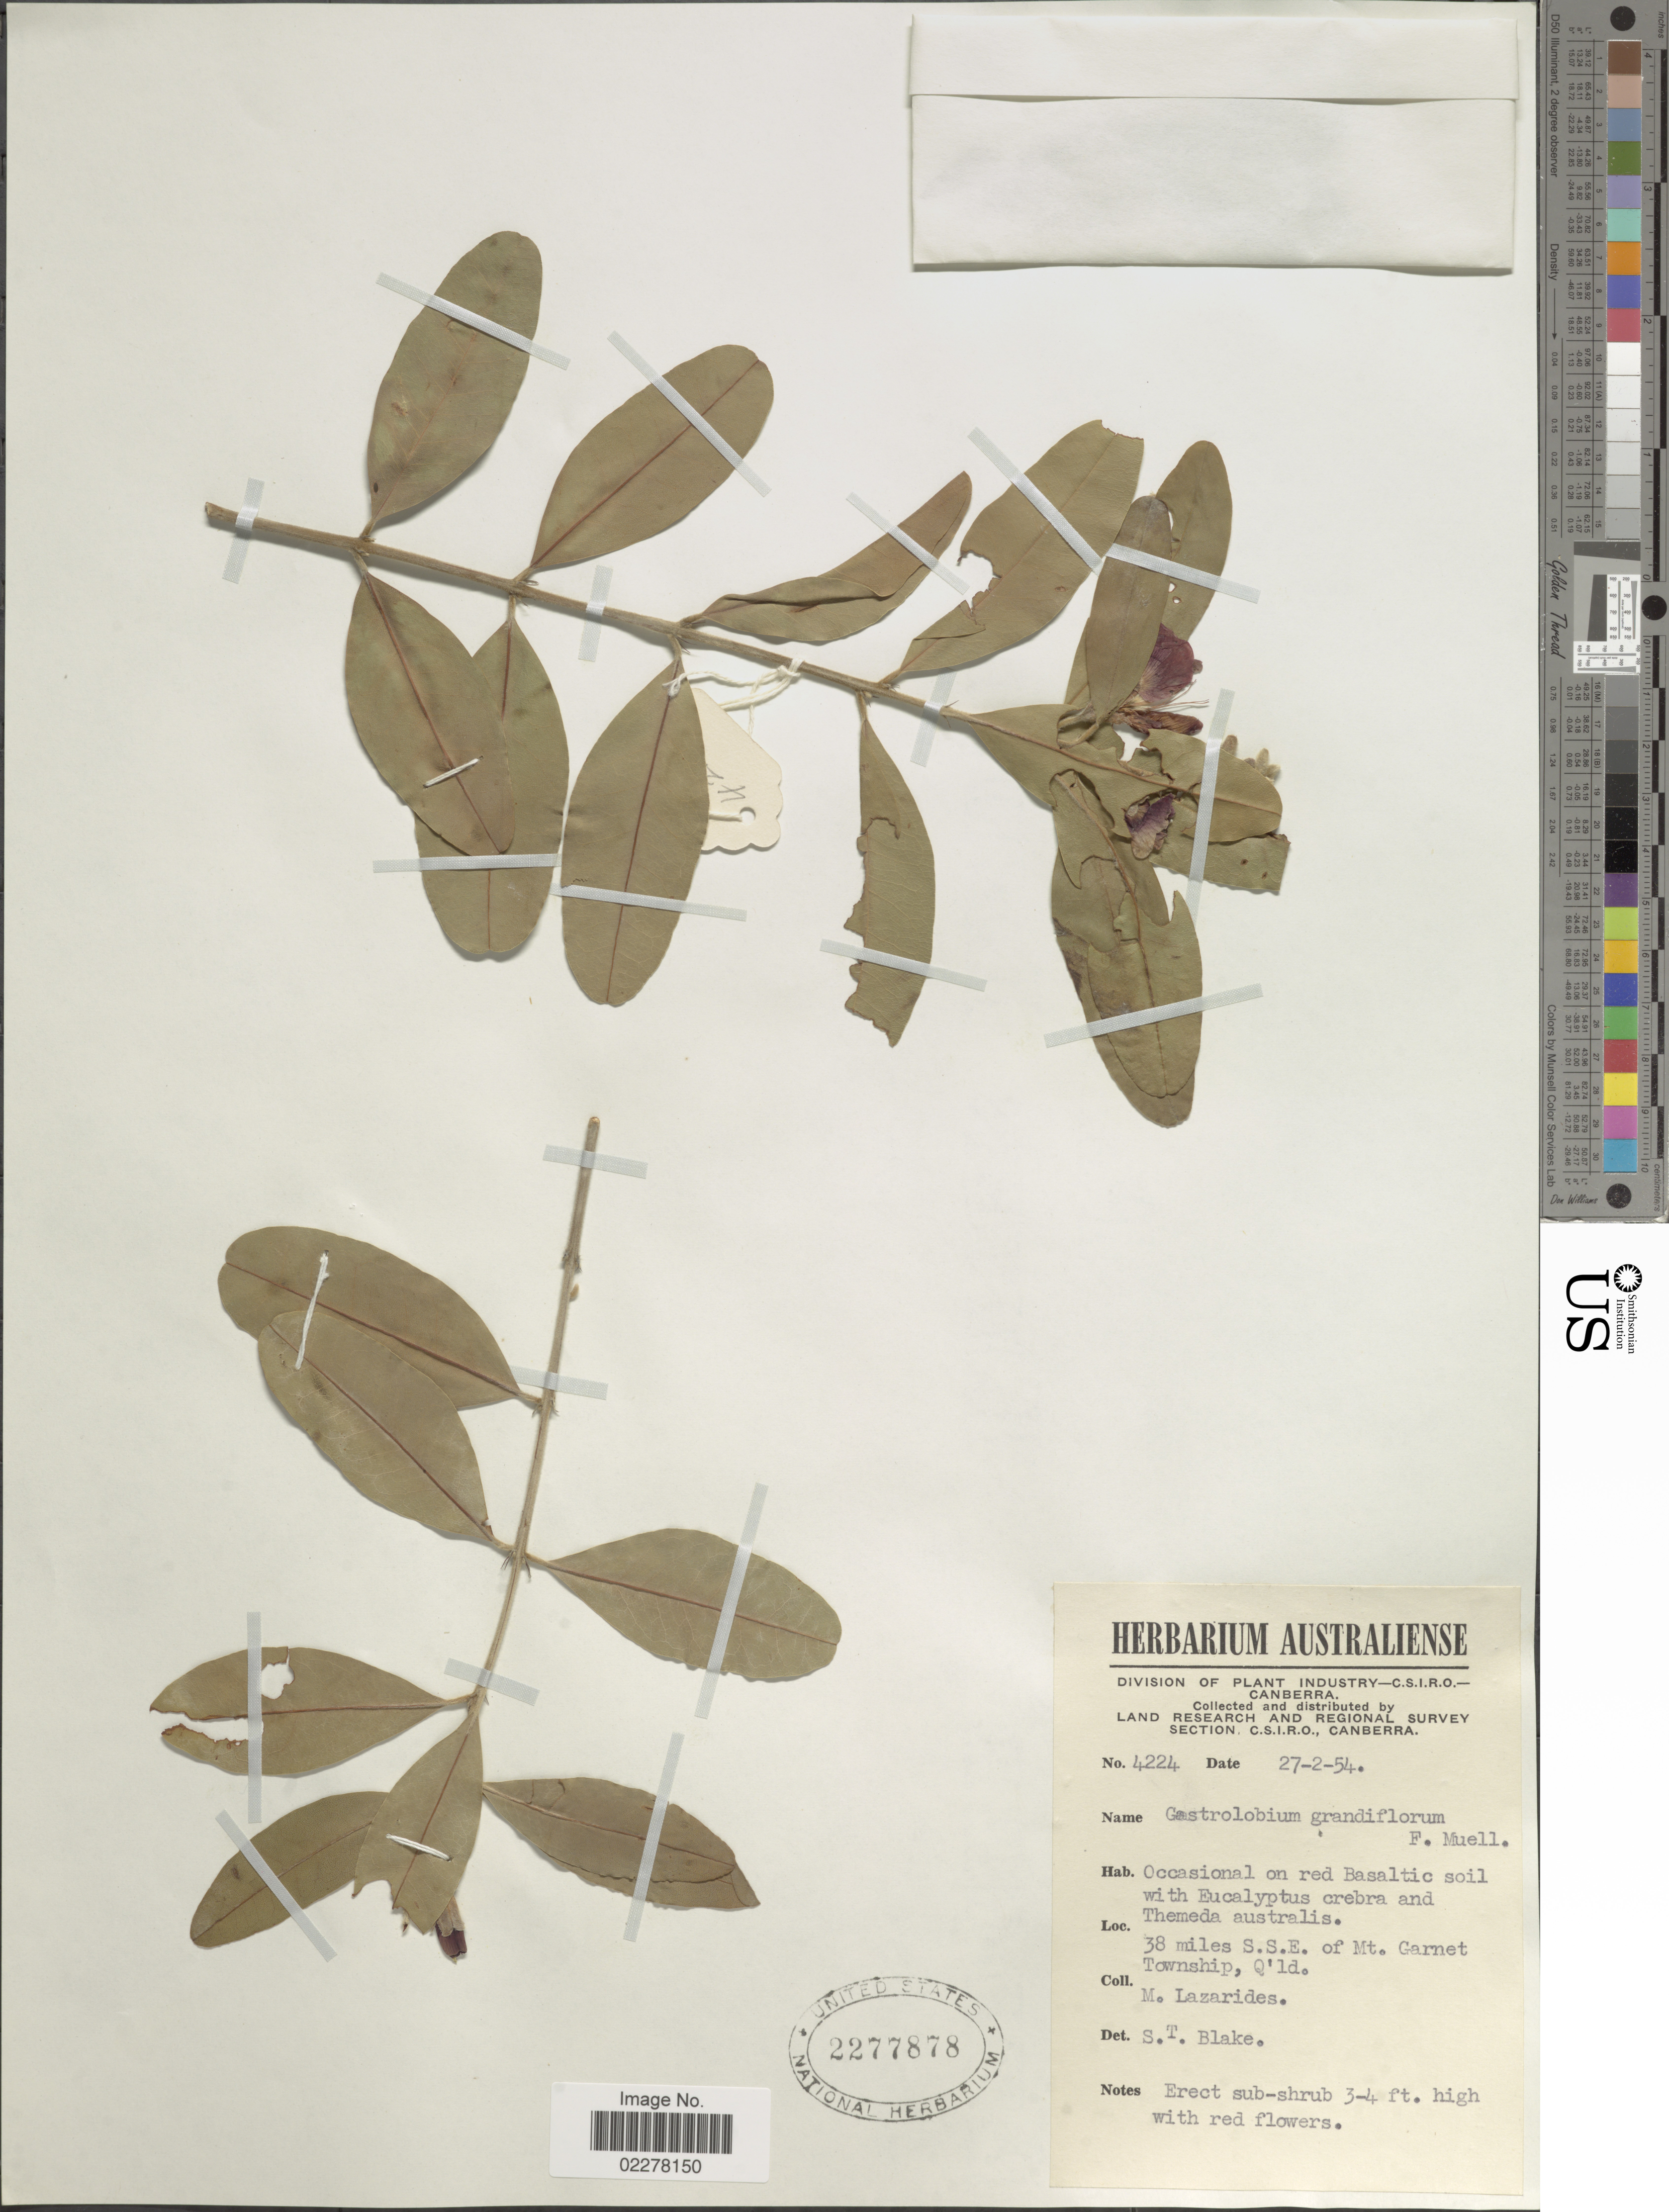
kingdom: Plantae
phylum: Tracheophyta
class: Magnoliopsida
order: Fabales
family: Fabaceae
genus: Gastrolobium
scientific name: Gastrolobium grandiflorum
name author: F. Muell.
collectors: M. Lazarides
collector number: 4224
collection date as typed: Transcribed d/m/y: 27/2/54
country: Australia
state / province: Queensland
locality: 38 miles S.S.E. of Mt. Garnet Township, Q'ld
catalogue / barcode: US 2277878